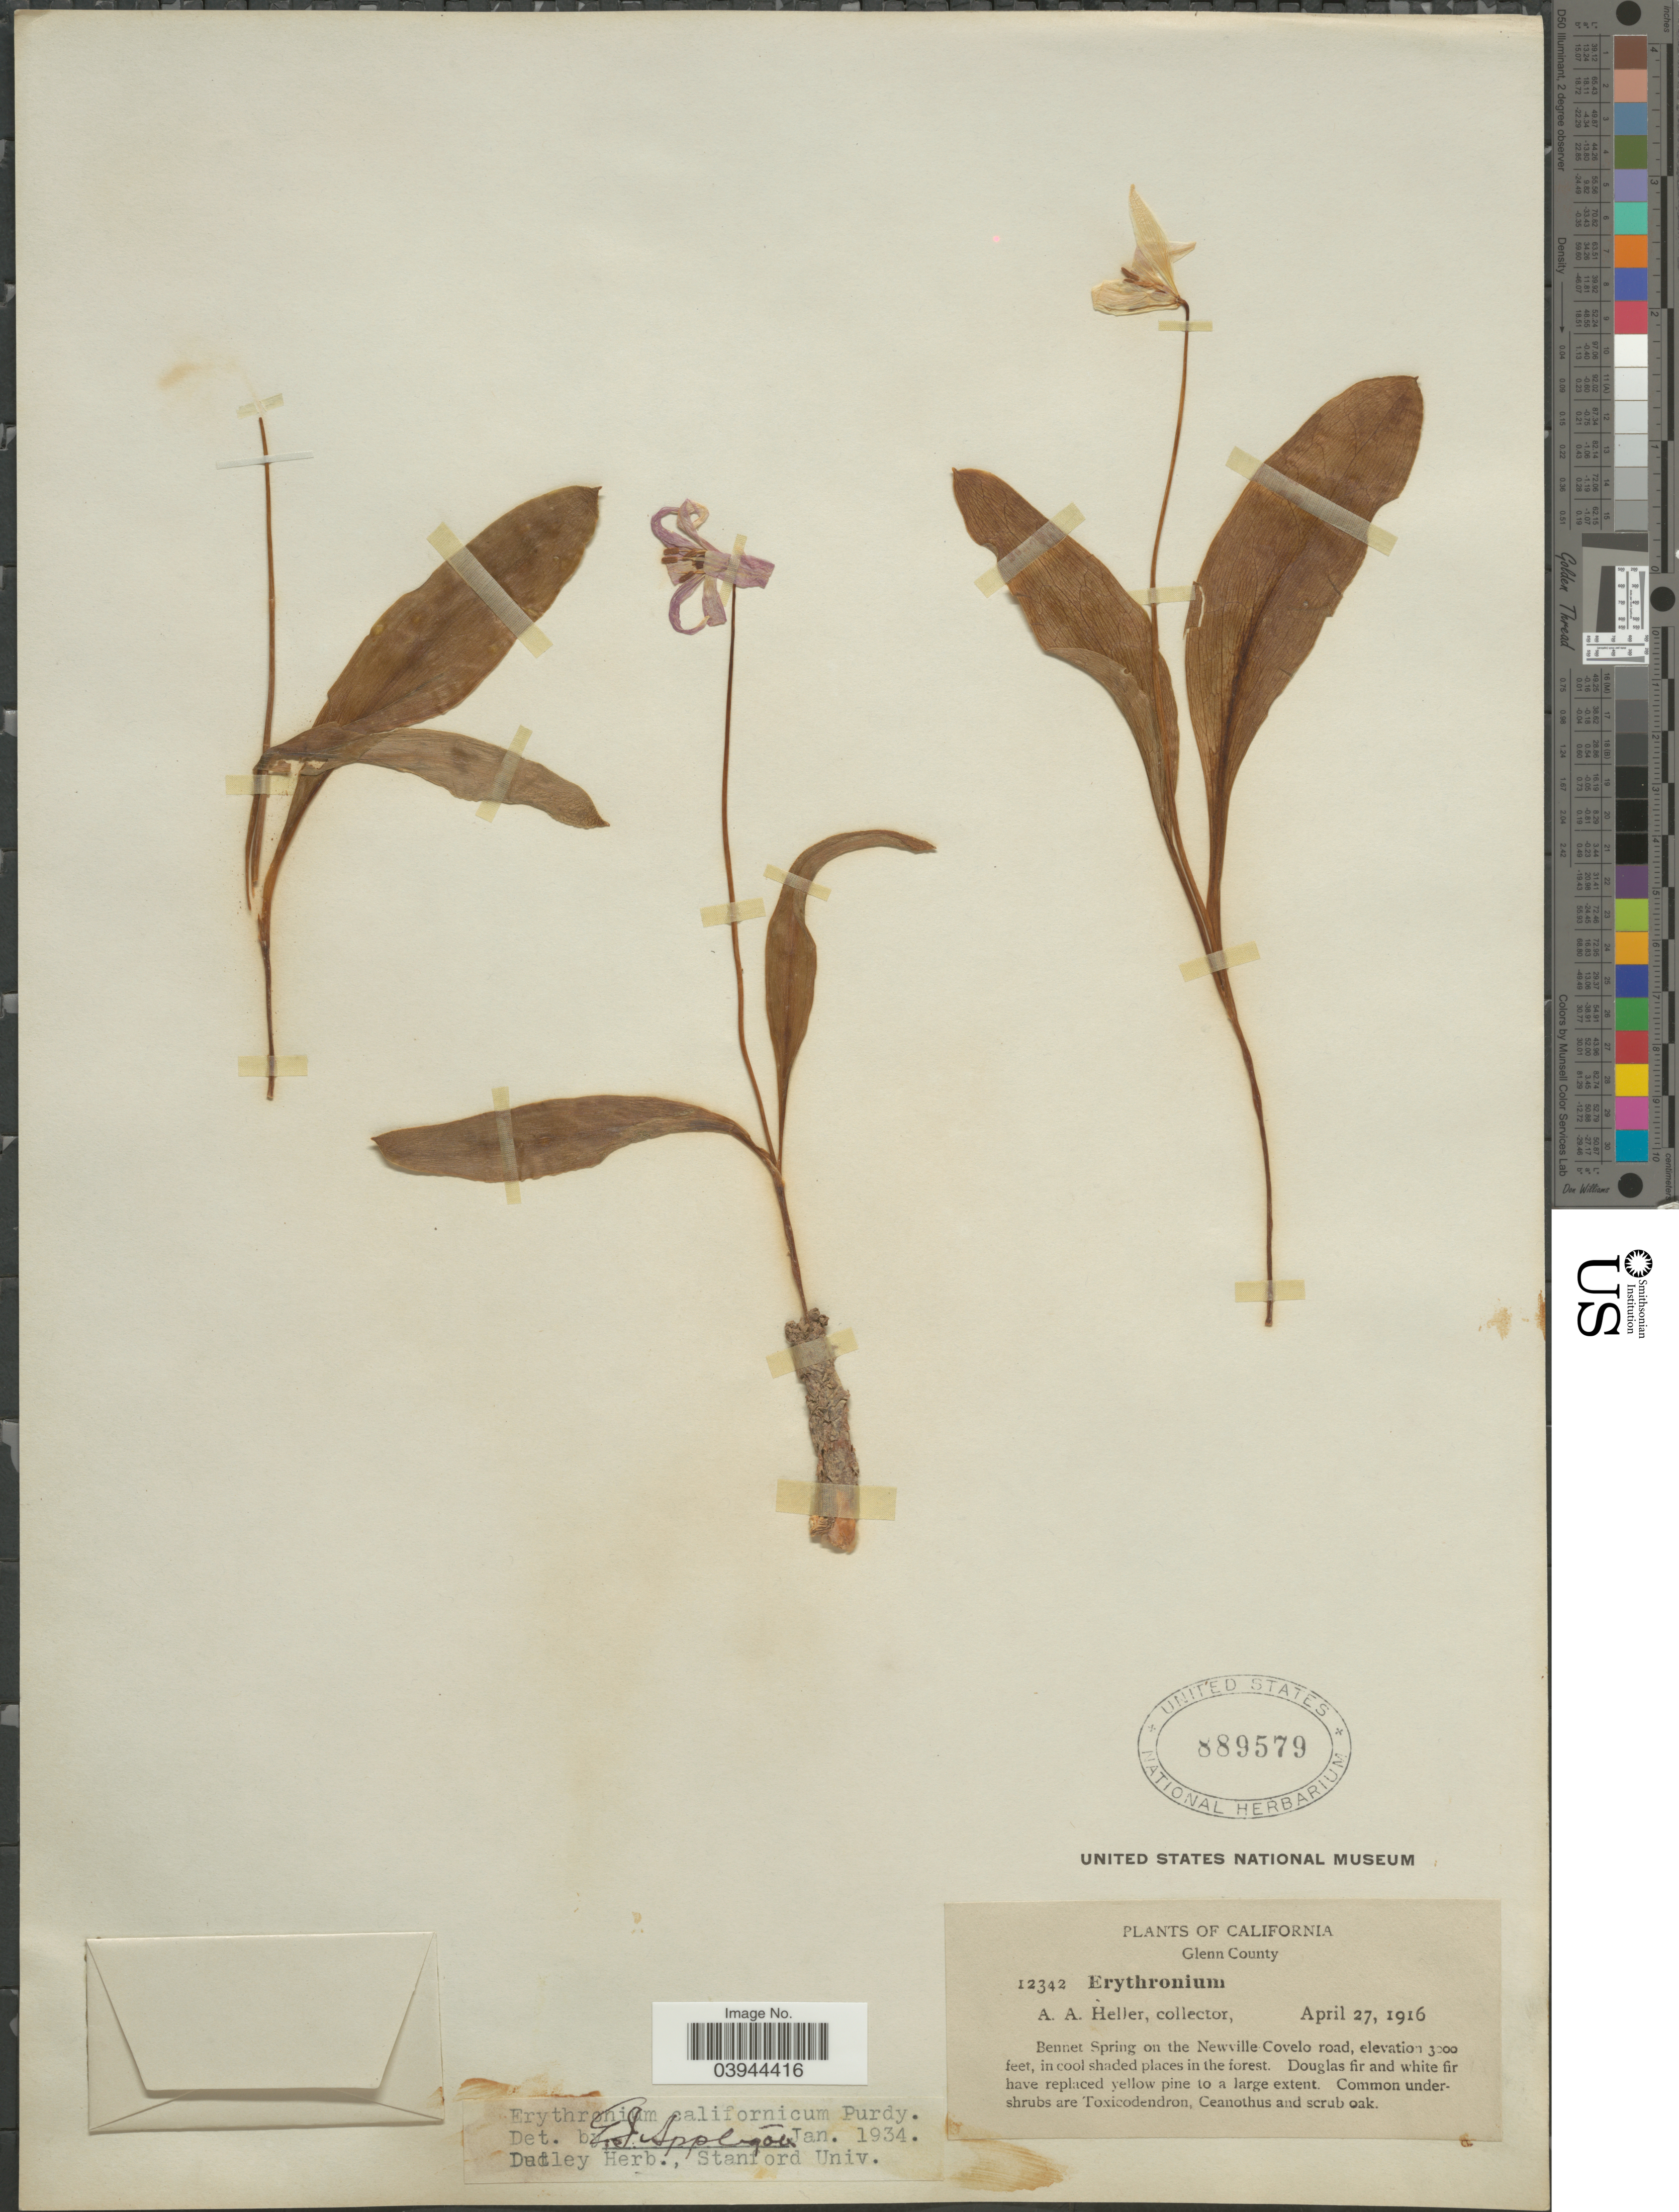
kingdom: Plantae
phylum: Tracheophyta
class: Liliopsida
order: Liliales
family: Liliaceae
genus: Erythronium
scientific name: Erythronium californicum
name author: Purdy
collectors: A. A. Heller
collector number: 12342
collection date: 1916-04-27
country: United States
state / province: California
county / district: Glenn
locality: Glenn County. Bennet Spring on the Newville Covelo road.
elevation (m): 914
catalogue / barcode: US 889579